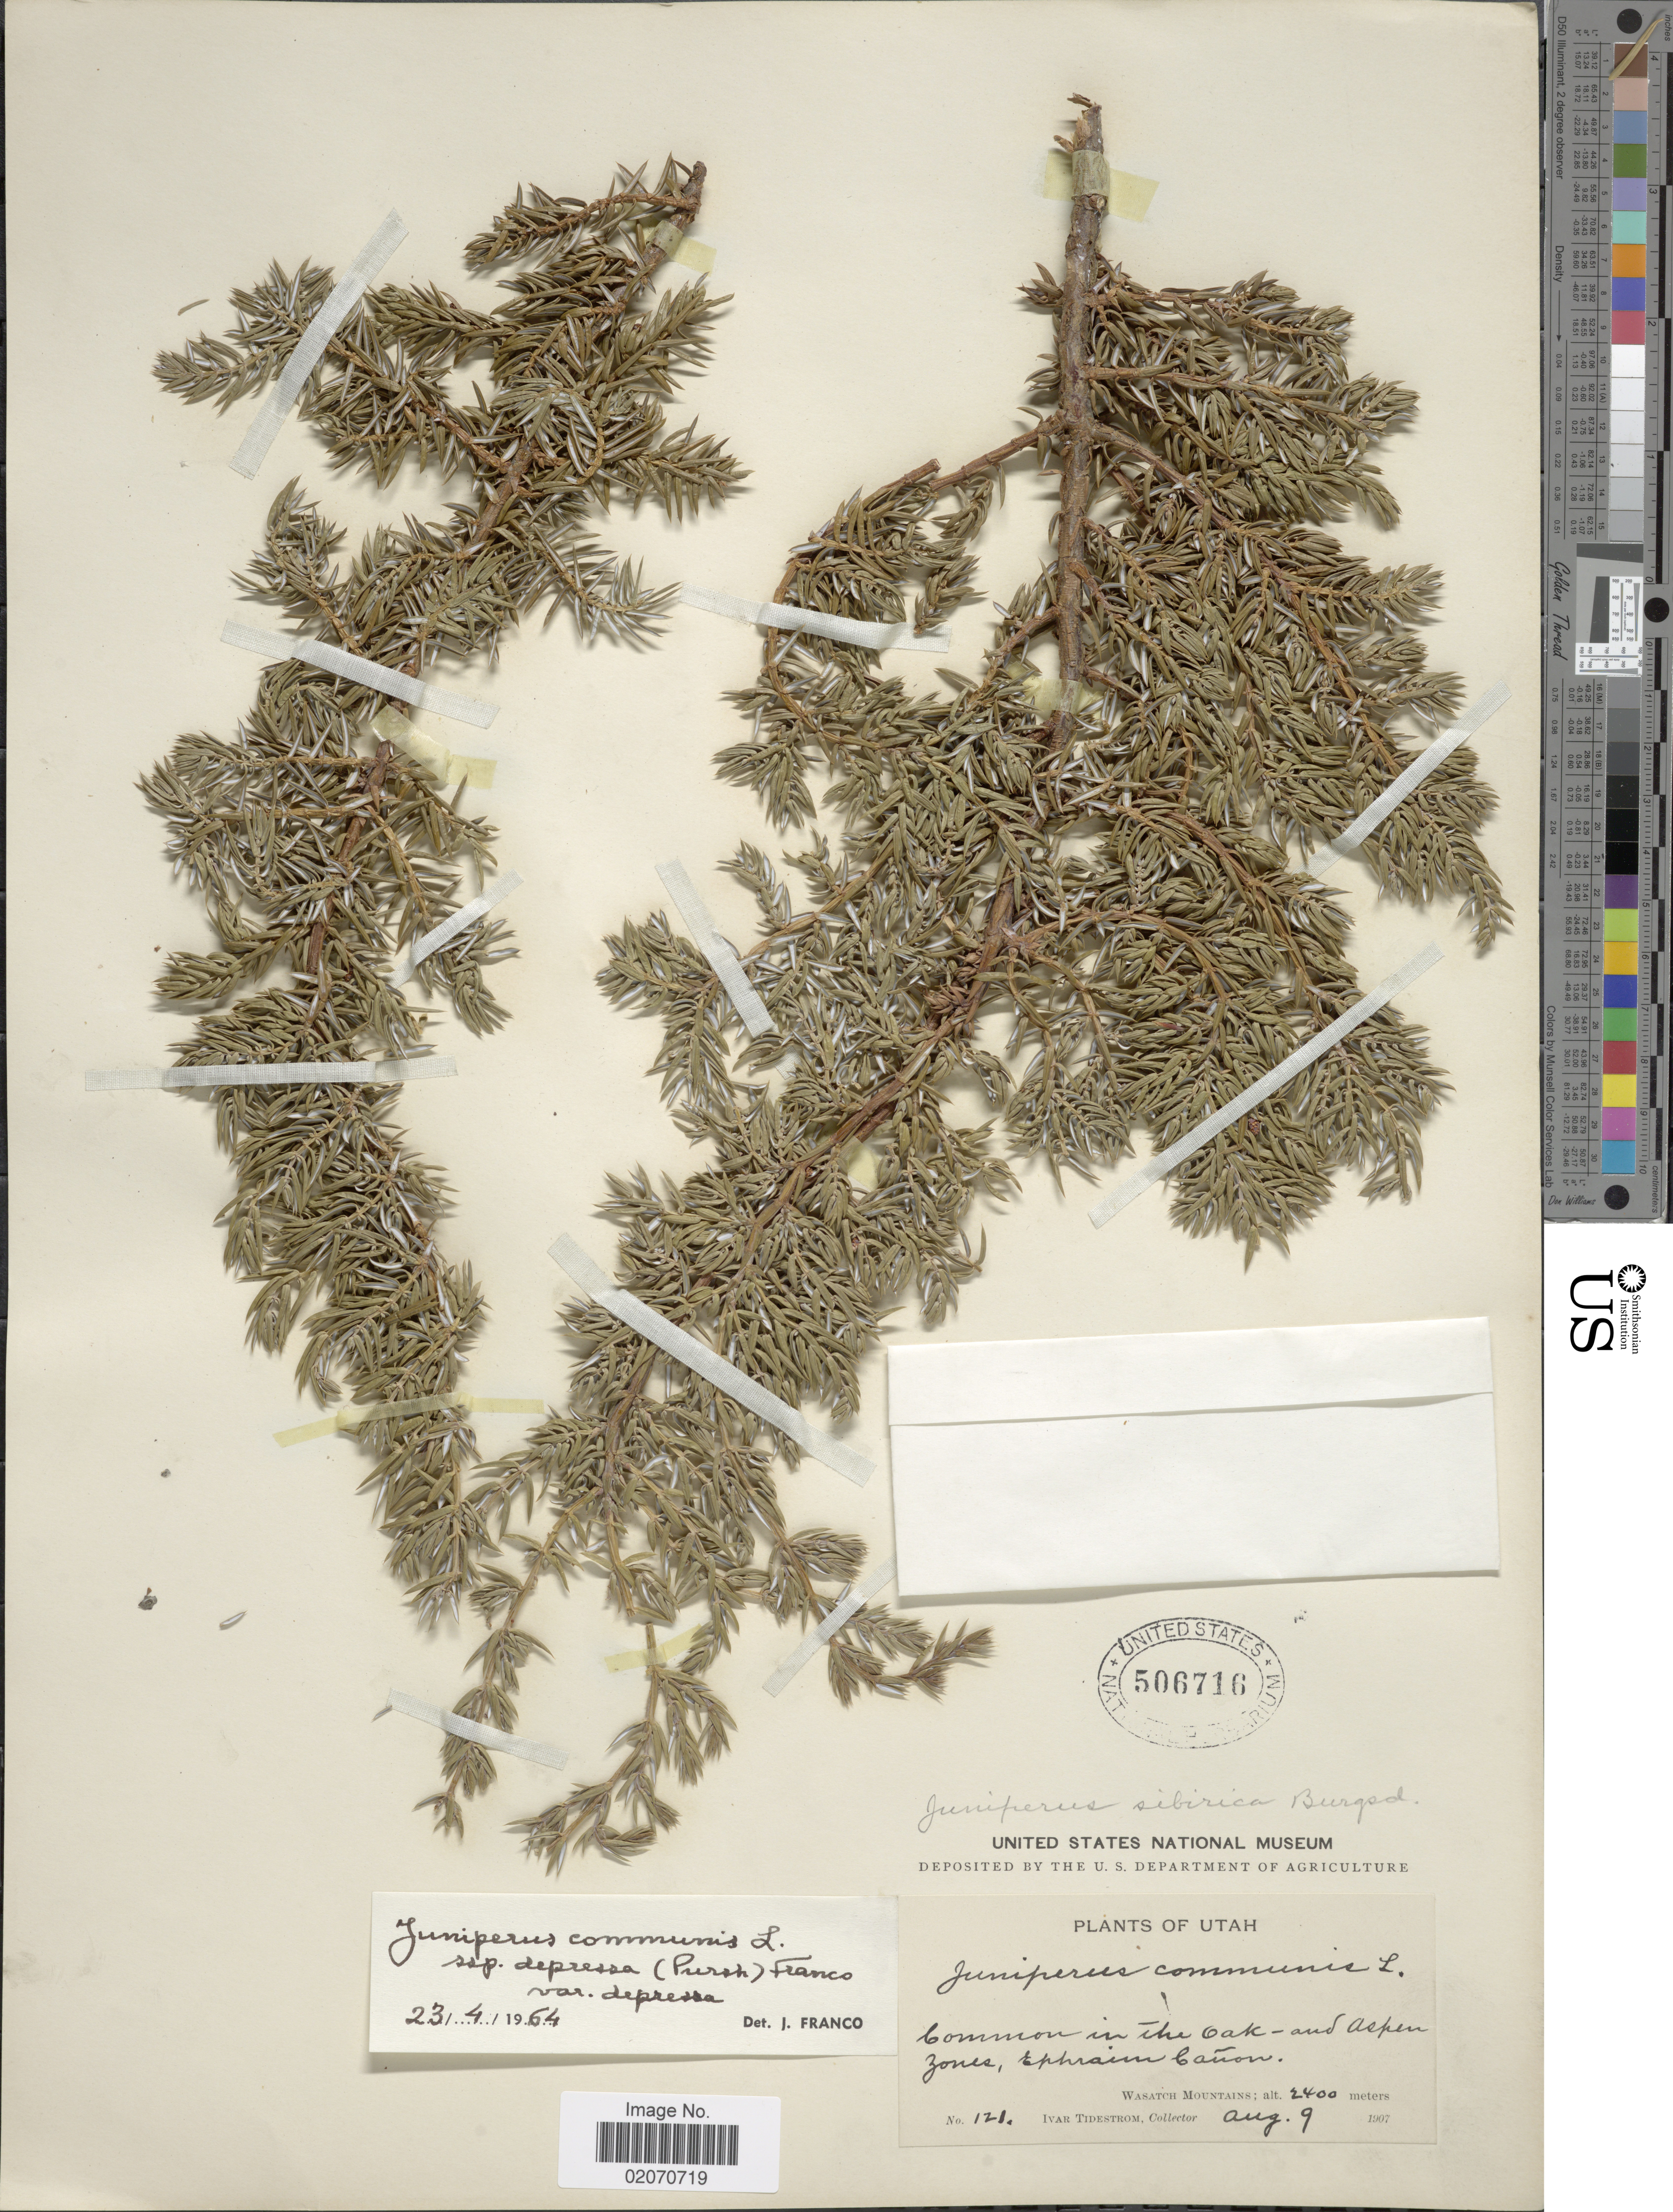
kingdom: Plantae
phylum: Tracheophyta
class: Pinopsida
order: Pinales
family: Cupressaceae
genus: Juniperus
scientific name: Juniperus communis subsp. depressa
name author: (Pursh) Franco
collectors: I. F. Tidestrom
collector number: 121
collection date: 1907-08-09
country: United States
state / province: Utah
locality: Common in the Oak-a dn Aspen Zones, Ephraim Canon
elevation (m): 2400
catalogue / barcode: US 506716